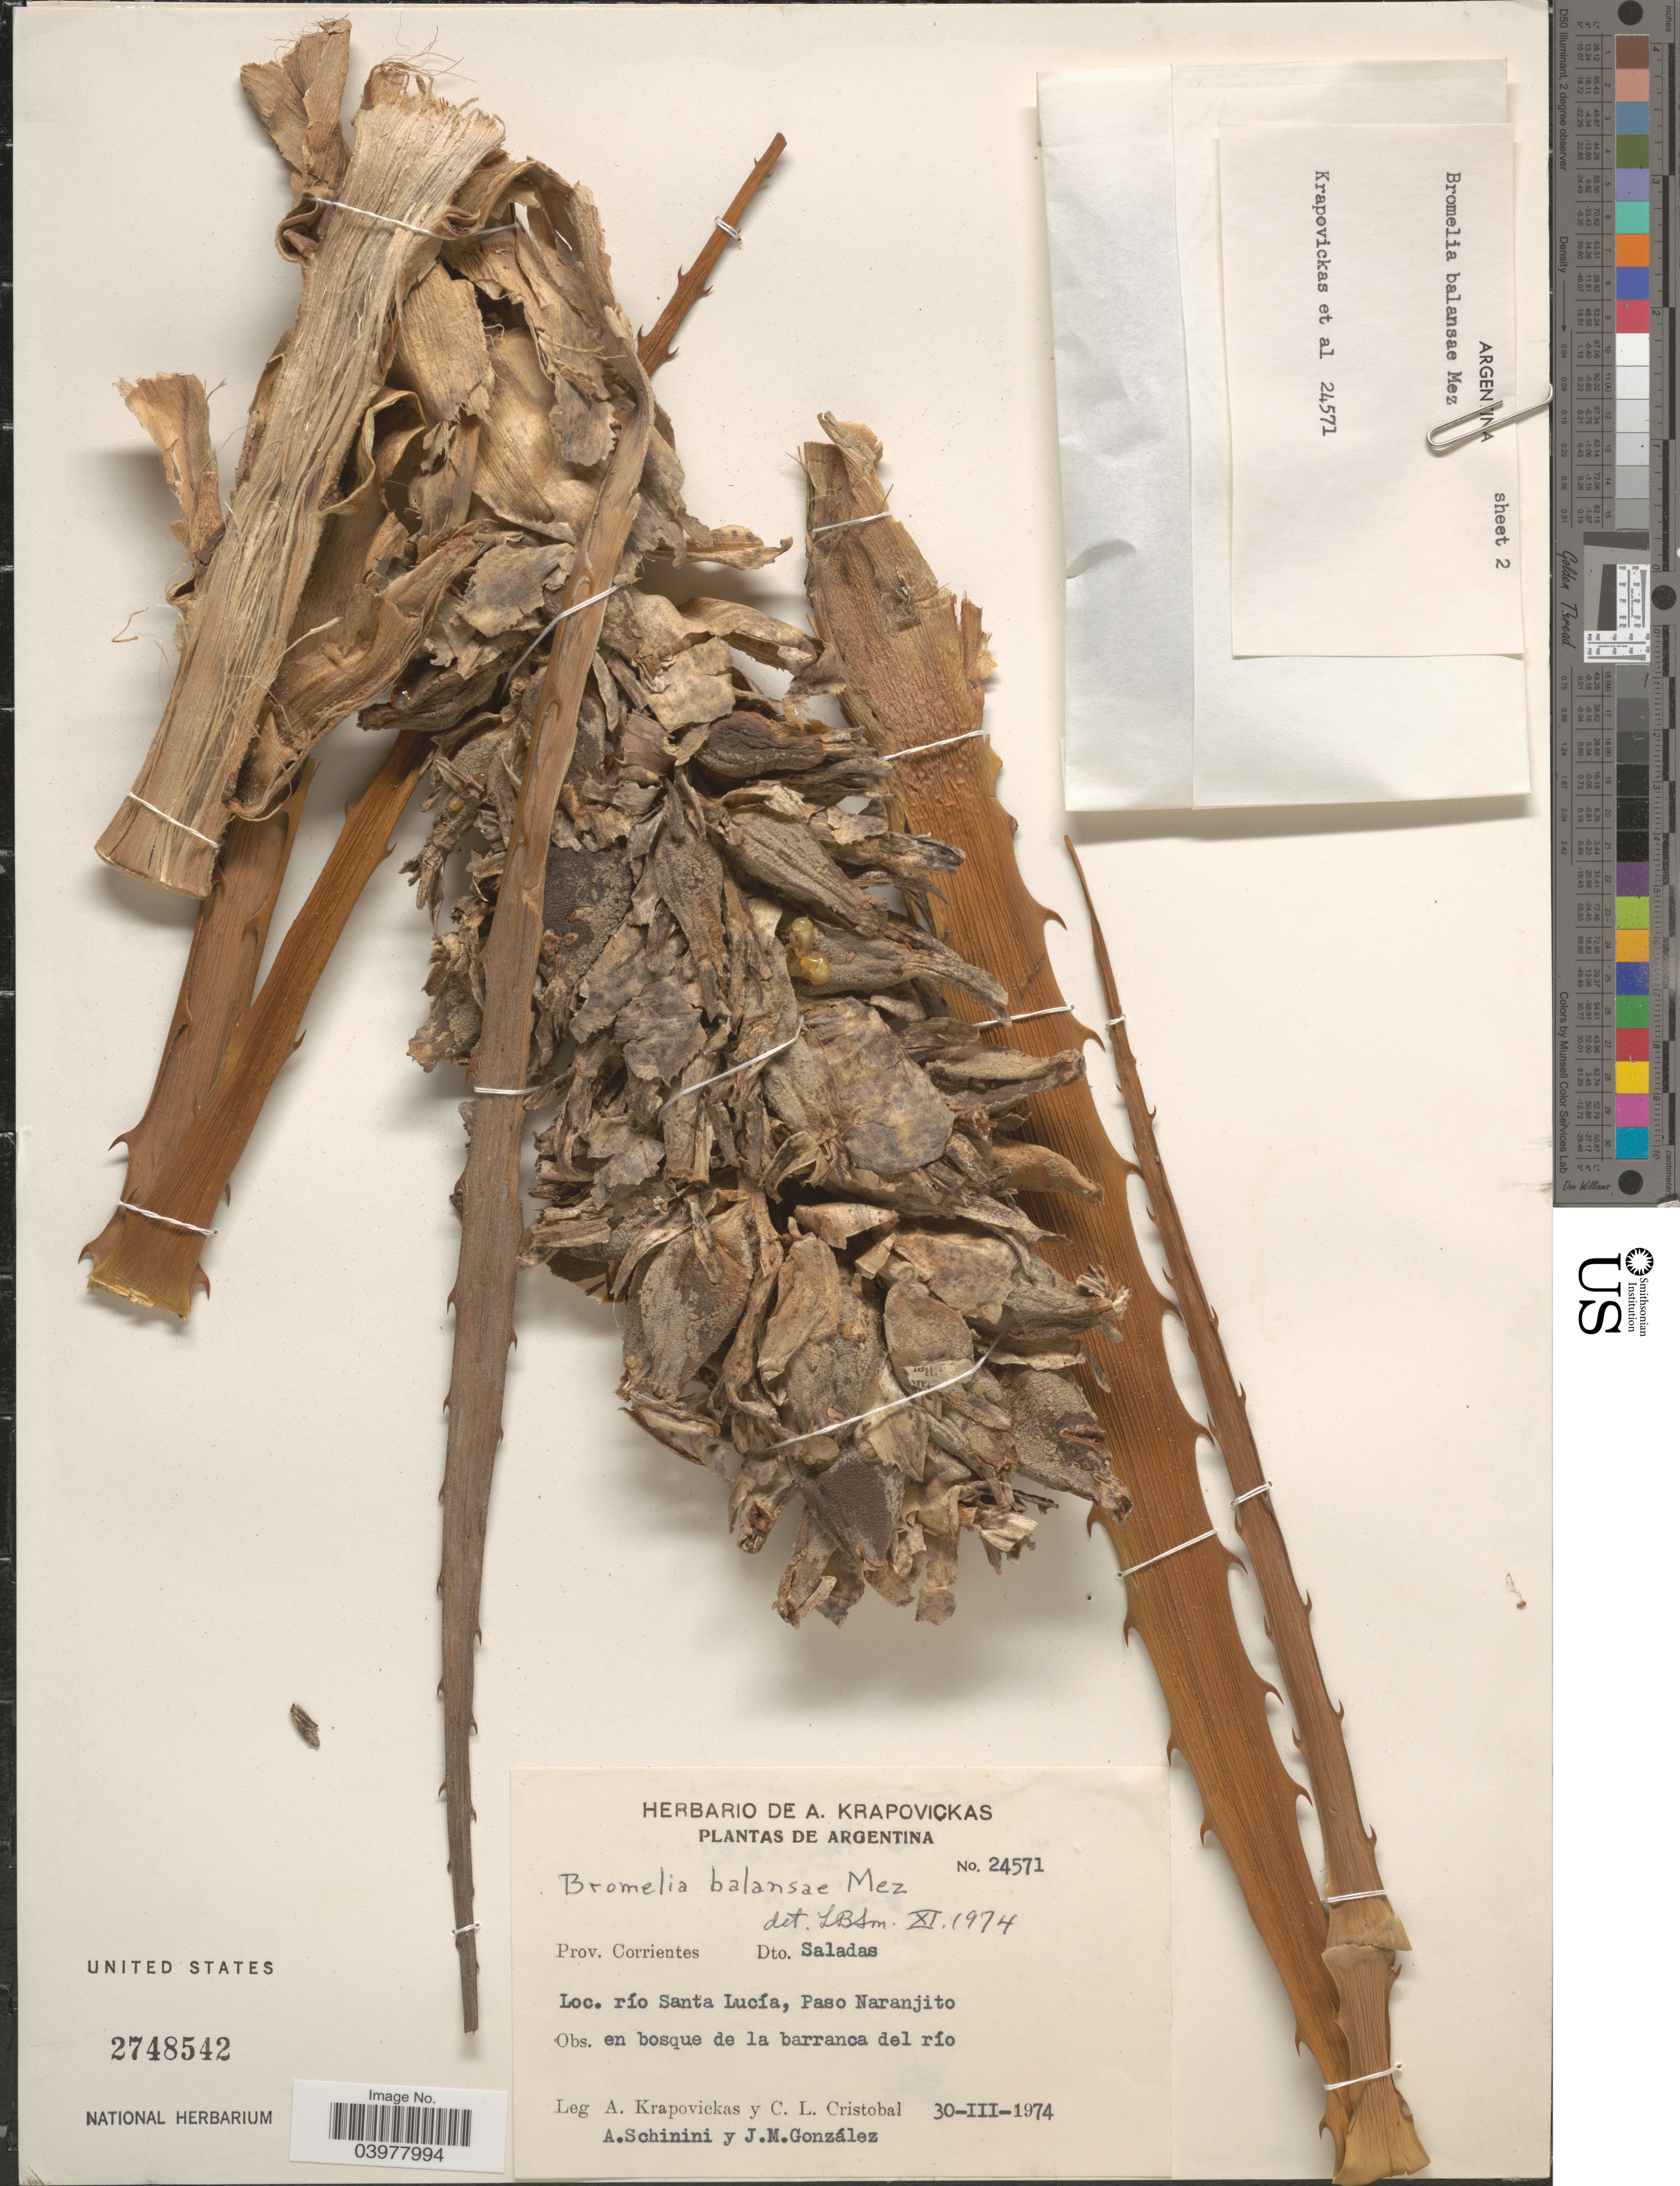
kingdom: Plantae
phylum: Tracheophyta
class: Liliopsida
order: Poales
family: Bromeliaceae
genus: Bromelia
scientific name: Bromelia balansae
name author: Mez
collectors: A. Krapovickas, C. L. Cristóbal, A. Schinini & J. M. Gonzalez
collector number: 24571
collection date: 1974-03-30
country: Argentina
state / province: Corrientes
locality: Dto. Saladas. Río Santa Lucía, Paso Naranjito.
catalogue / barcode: US 2748542